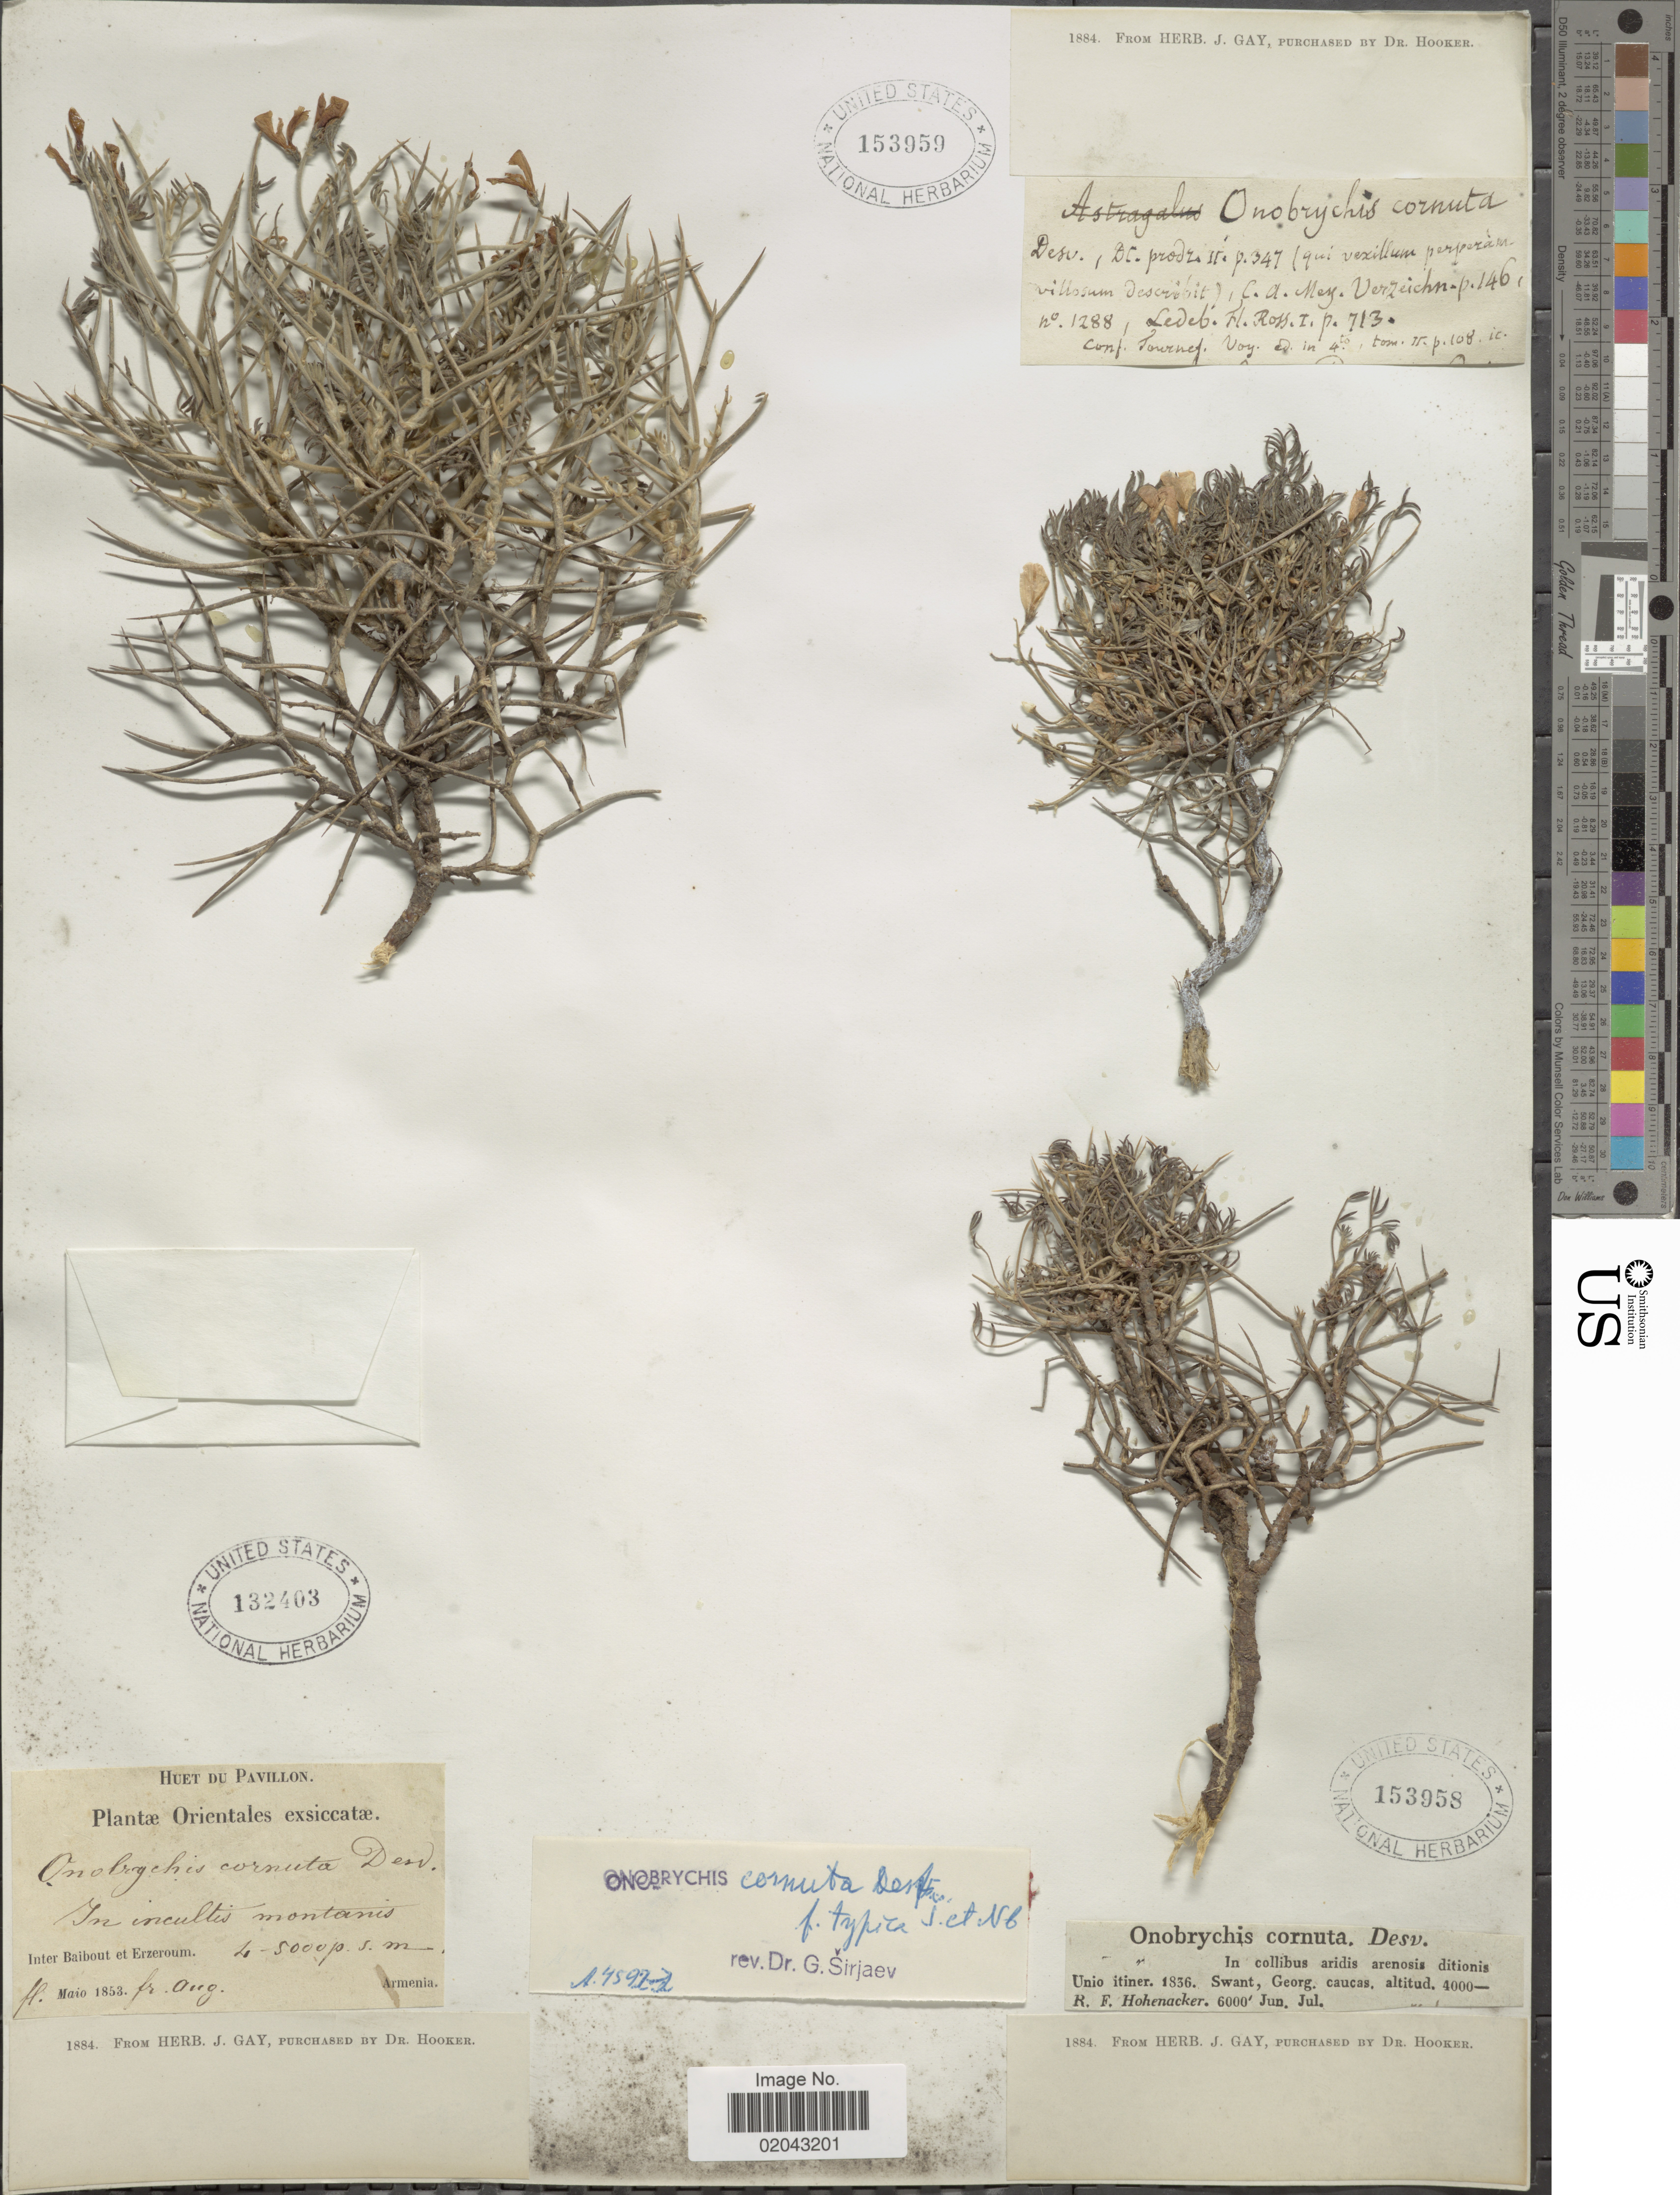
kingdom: Plantae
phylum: Tracheophyta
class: Magnoliopsida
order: Fabales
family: Fabaceae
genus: Onobrychis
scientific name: Onobrychis cornuta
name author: (L.) Desv.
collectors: R. F. Hohenacker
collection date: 1836-06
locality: Swant, Georg. caucas.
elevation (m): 1829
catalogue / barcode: US 153958-2